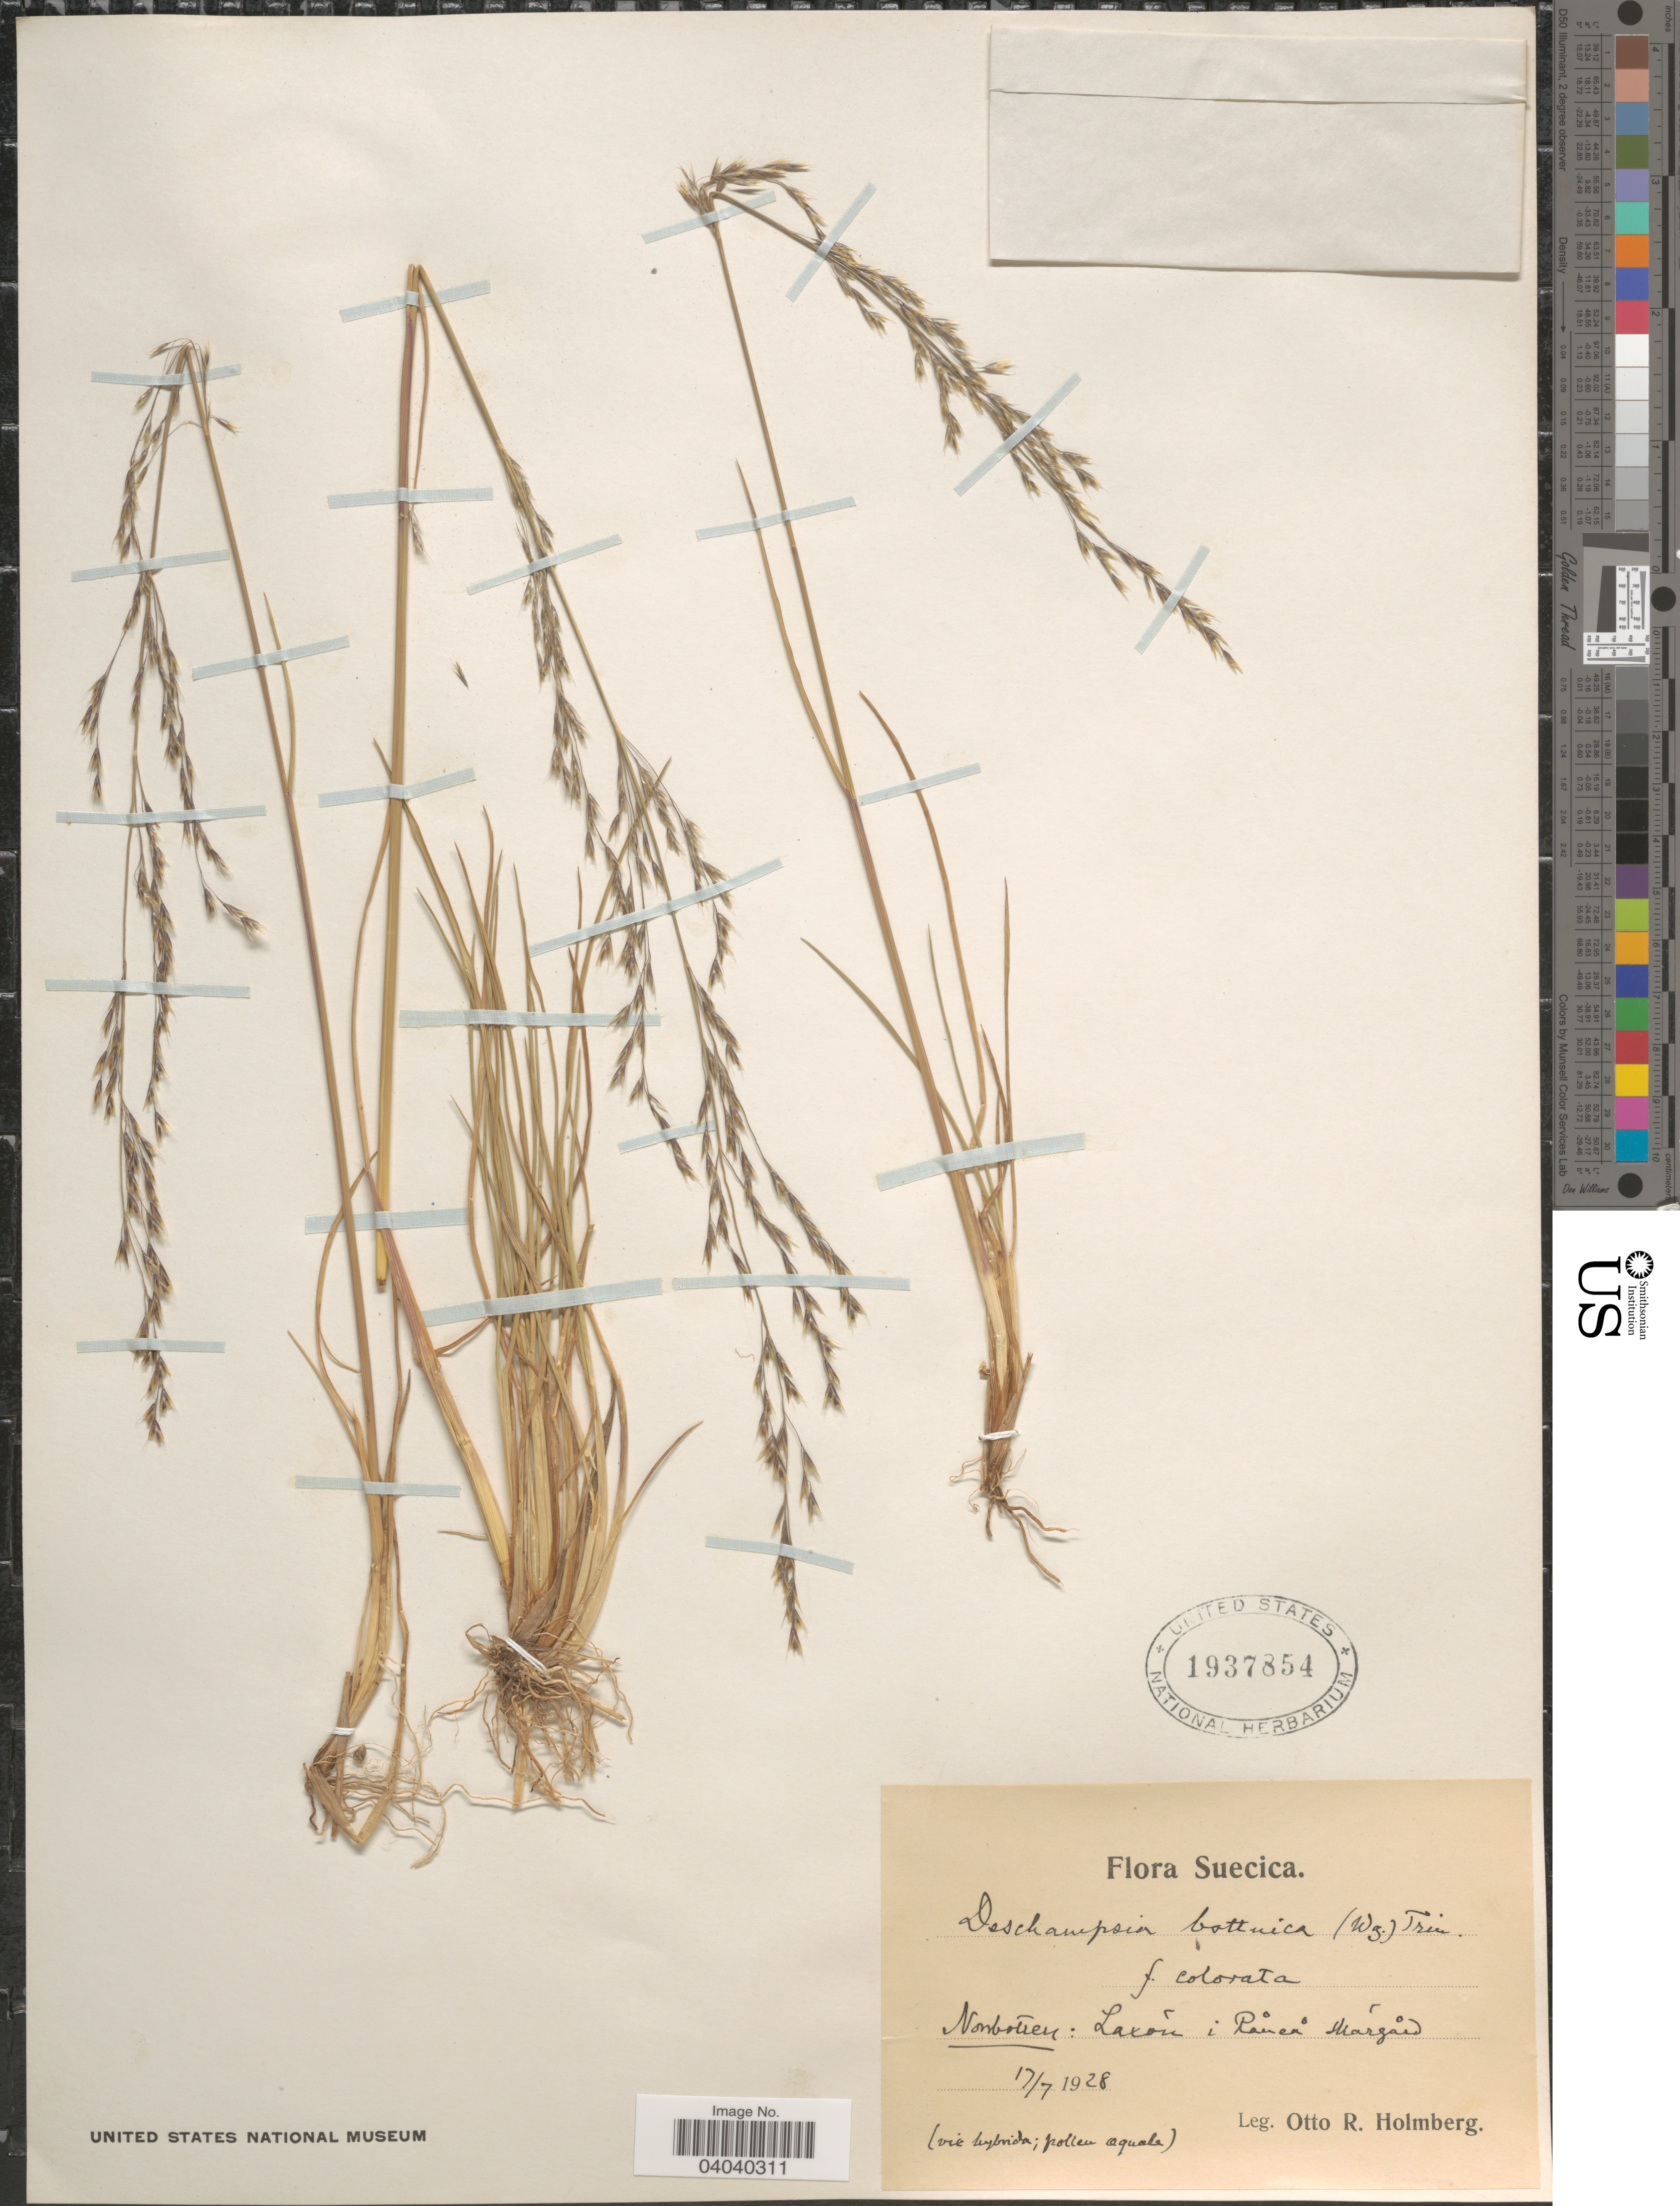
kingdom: Plantae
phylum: Tracheophyta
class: Liliopsida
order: Poales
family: Poaceae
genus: Deschampsia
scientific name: Deschampsia bottnica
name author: (Wahlenb.) Trin.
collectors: O. Holmberg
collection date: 1928-07-17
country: Sweden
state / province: Norrbotten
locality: Suecica. Norrbotten: Laxón: Råneå skárgård.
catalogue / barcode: US 1937854